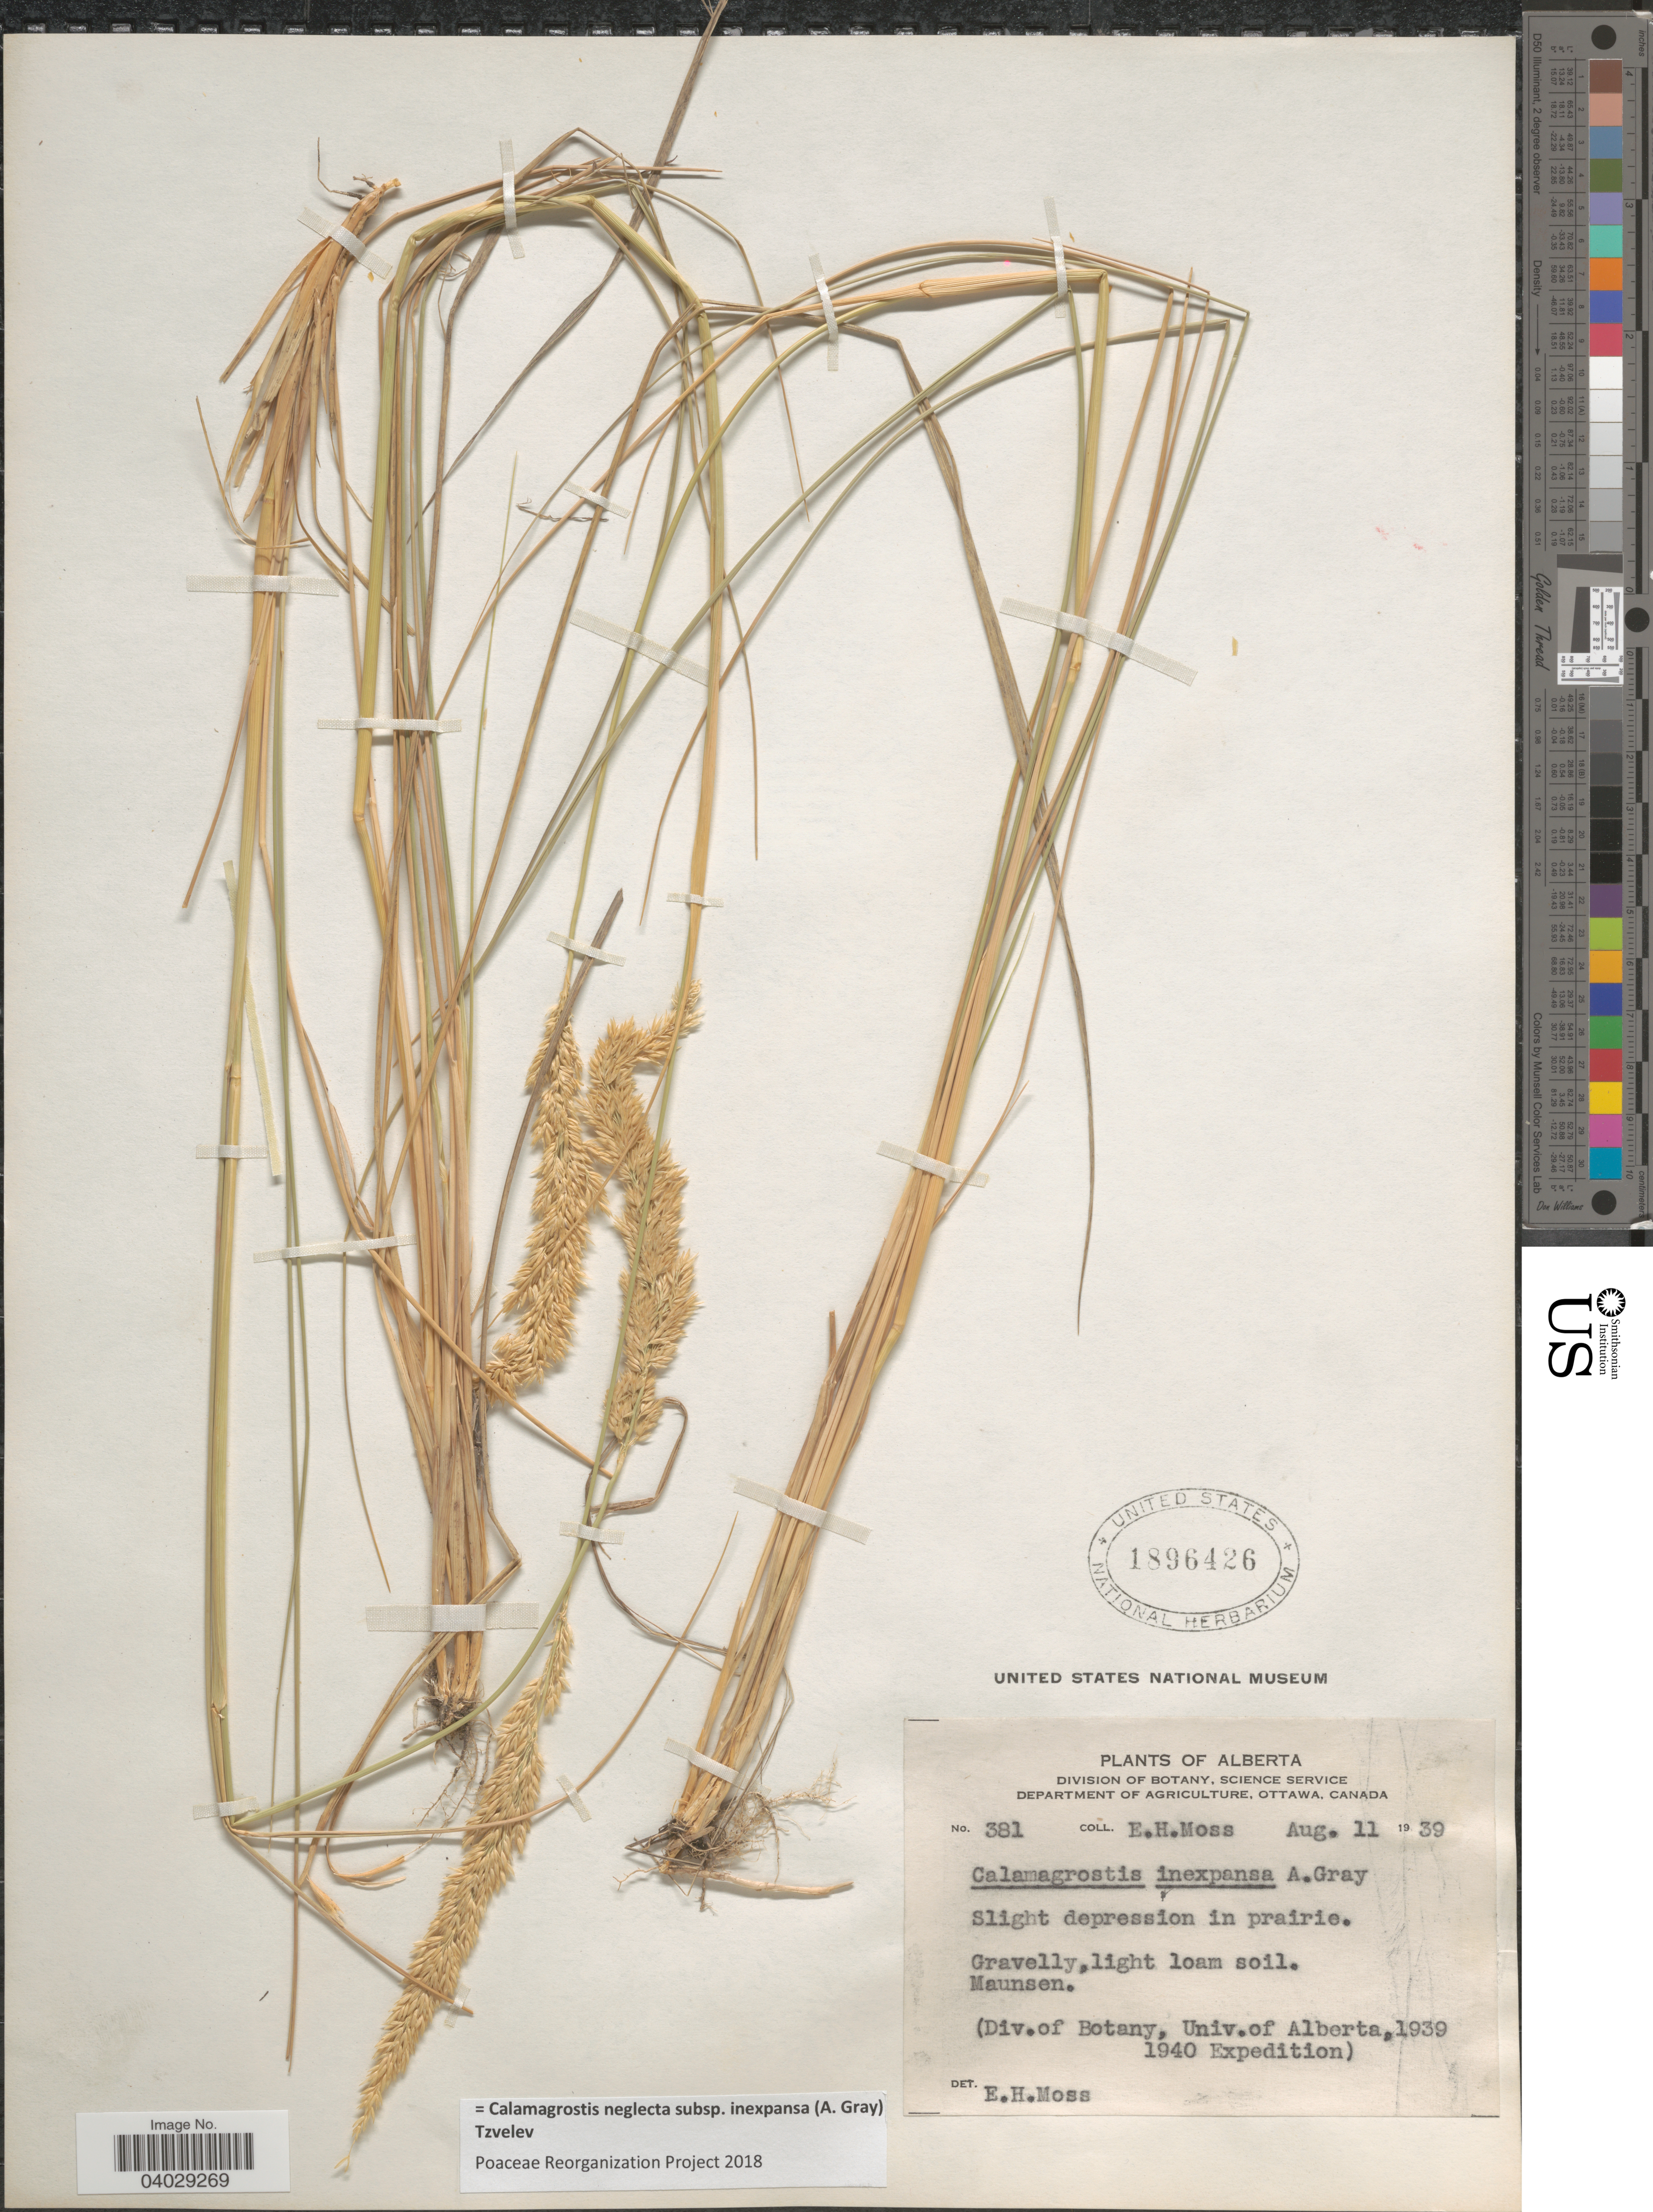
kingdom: Plantae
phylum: Tracheophyta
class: Liliopsida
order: Poales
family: Poaceae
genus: Calamagrostis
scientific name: Calamagrostis neglecta subsp. inexpansa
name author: (A. Gray) Tzvelev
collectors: E. Moss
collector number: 381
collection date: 1939-08-11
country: Canada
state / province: Alberta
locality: Maunsen.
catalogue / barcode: US 1896426